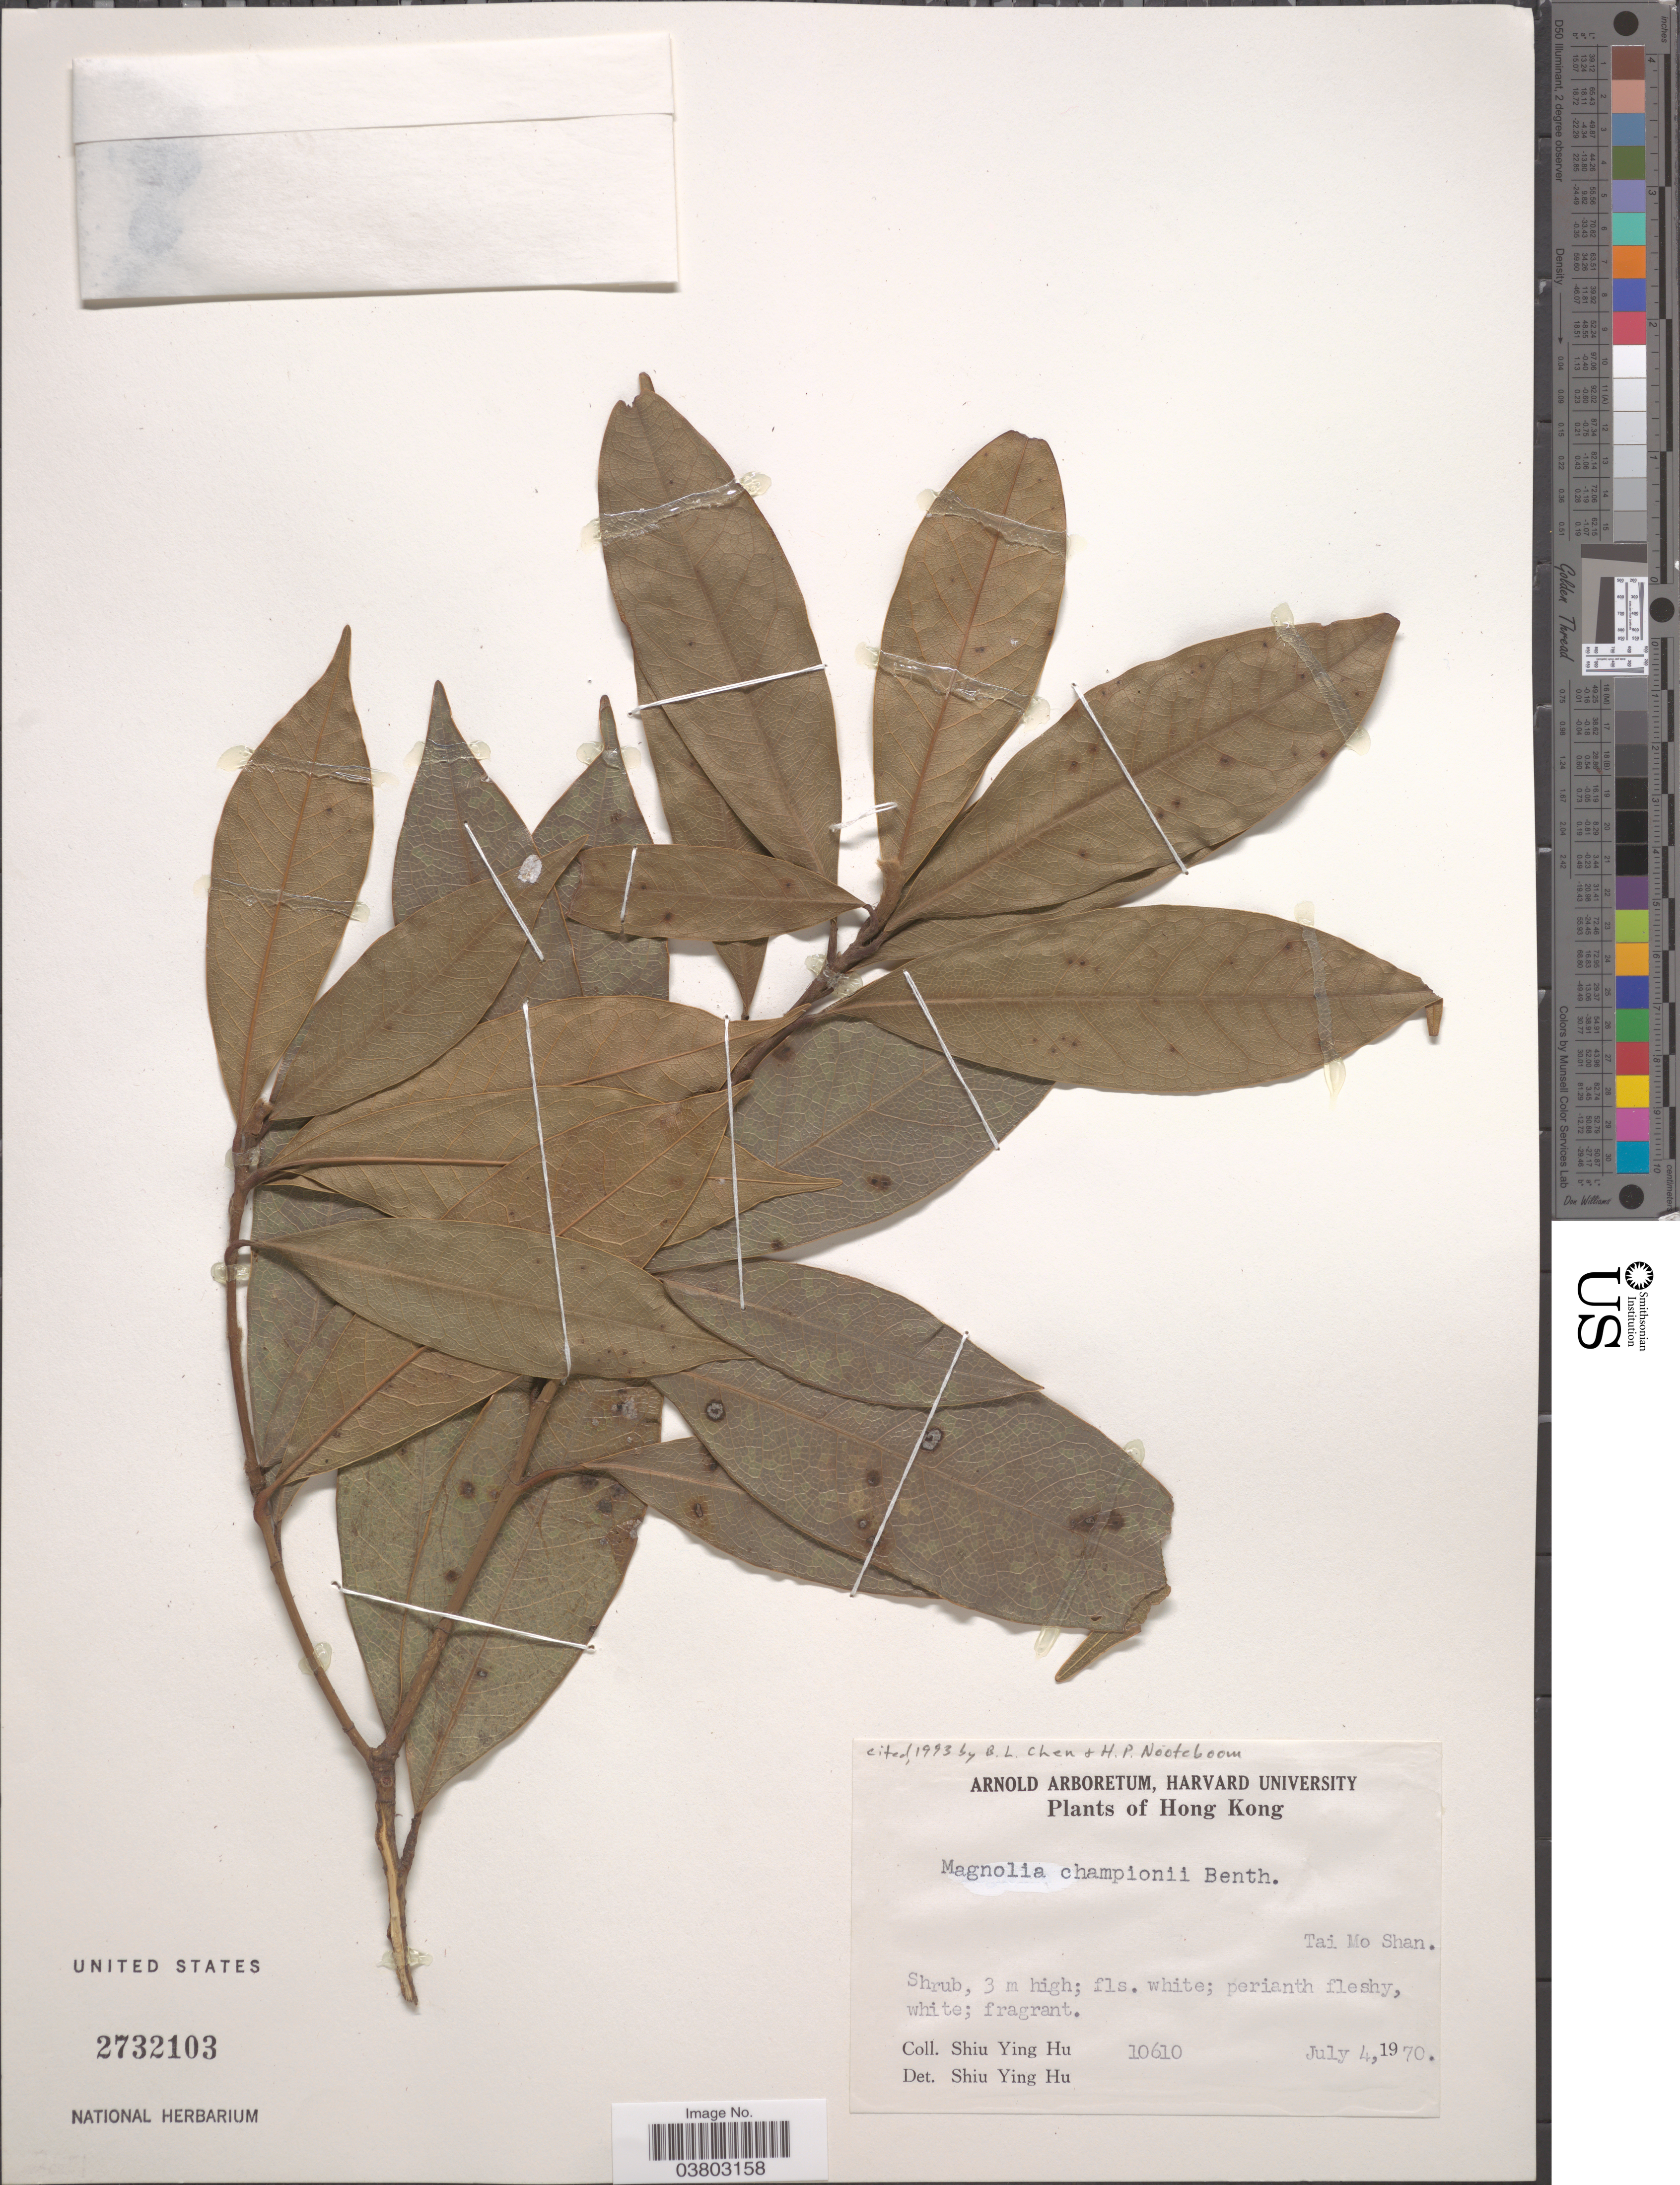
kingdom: Plantae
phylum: Tracheophyta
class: Magnoliopsida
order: Magnoliales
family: Magnoliaceae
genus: Magnolia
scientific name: Magnolia coco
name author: (Lour.) DC.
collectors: S. Y. Hu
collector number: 10610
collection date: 1970-07-04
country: China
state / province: Hong Kong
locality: Tai Mo Shan.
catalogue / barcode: US 2732103